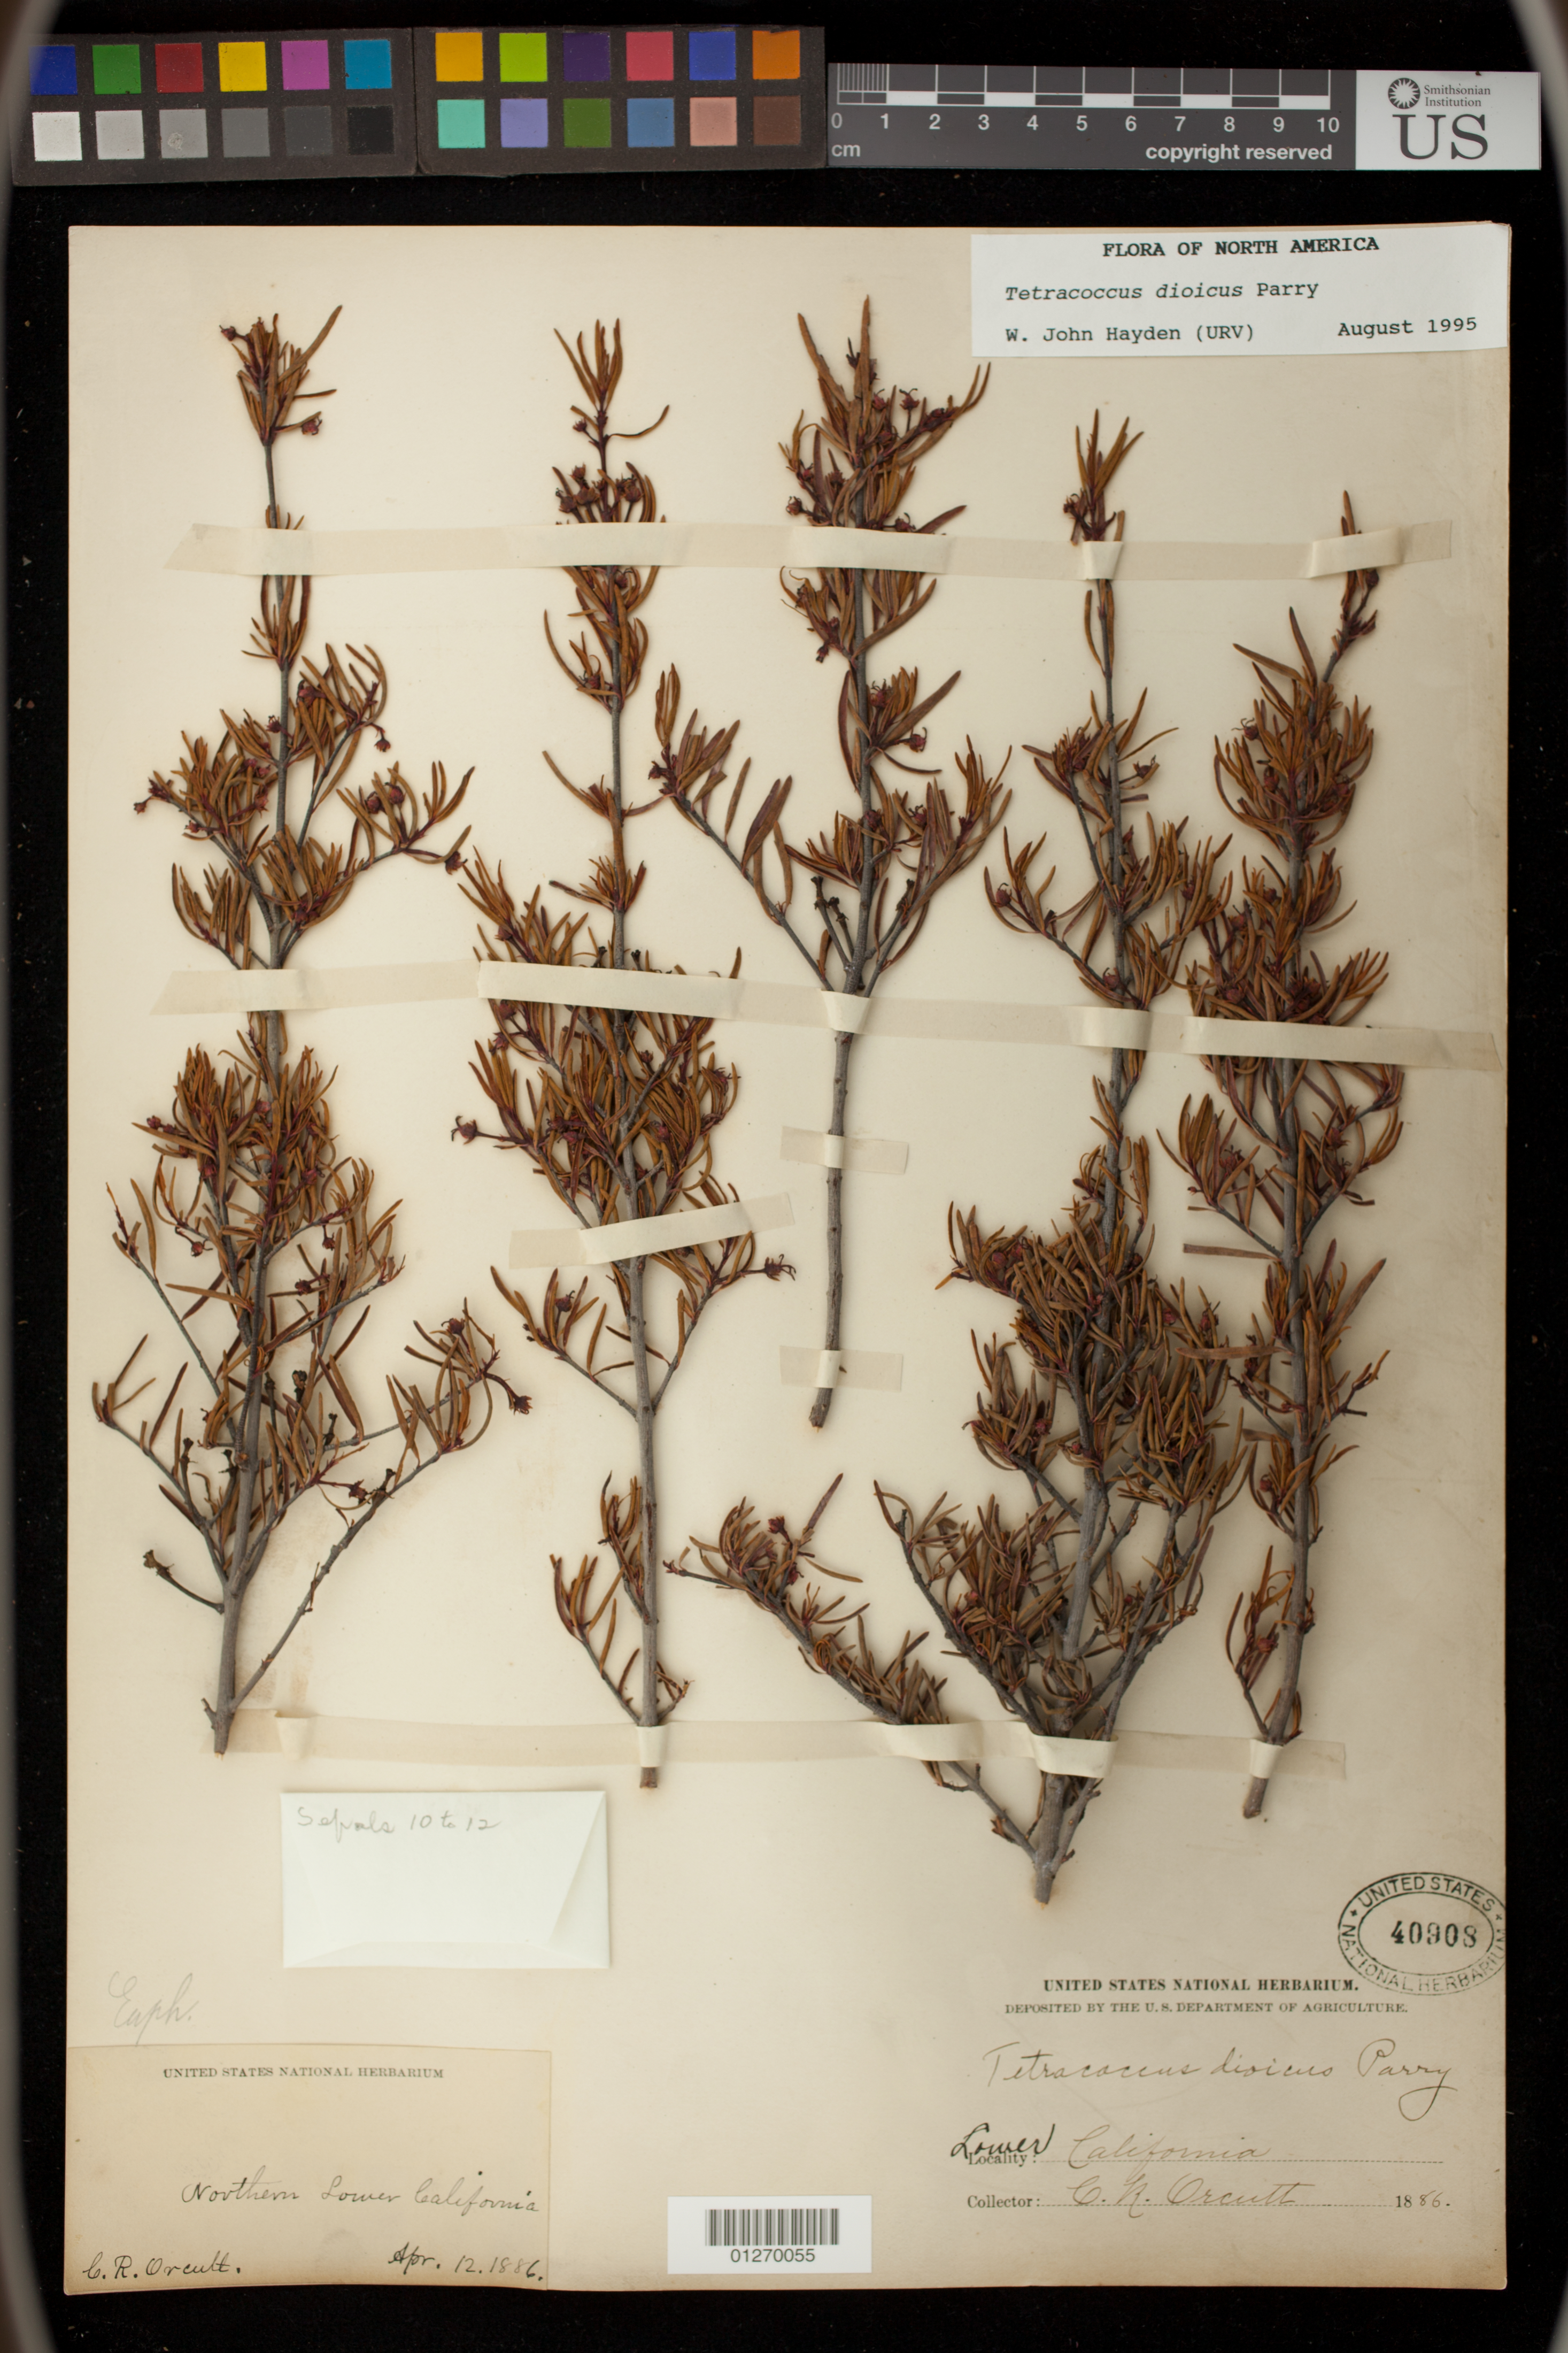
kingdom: Plantae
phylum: Tracheophyta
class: Magnoliopsida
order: Malpighiales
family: Picrodendraceae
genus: Tetracoccus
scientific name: Tetracoccus dioicus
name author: Parry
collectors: C. R. Orcutt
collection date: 1886-04-12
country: Mexico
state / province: Baja California Norte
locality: Northern Lower California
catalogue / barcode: US 40908